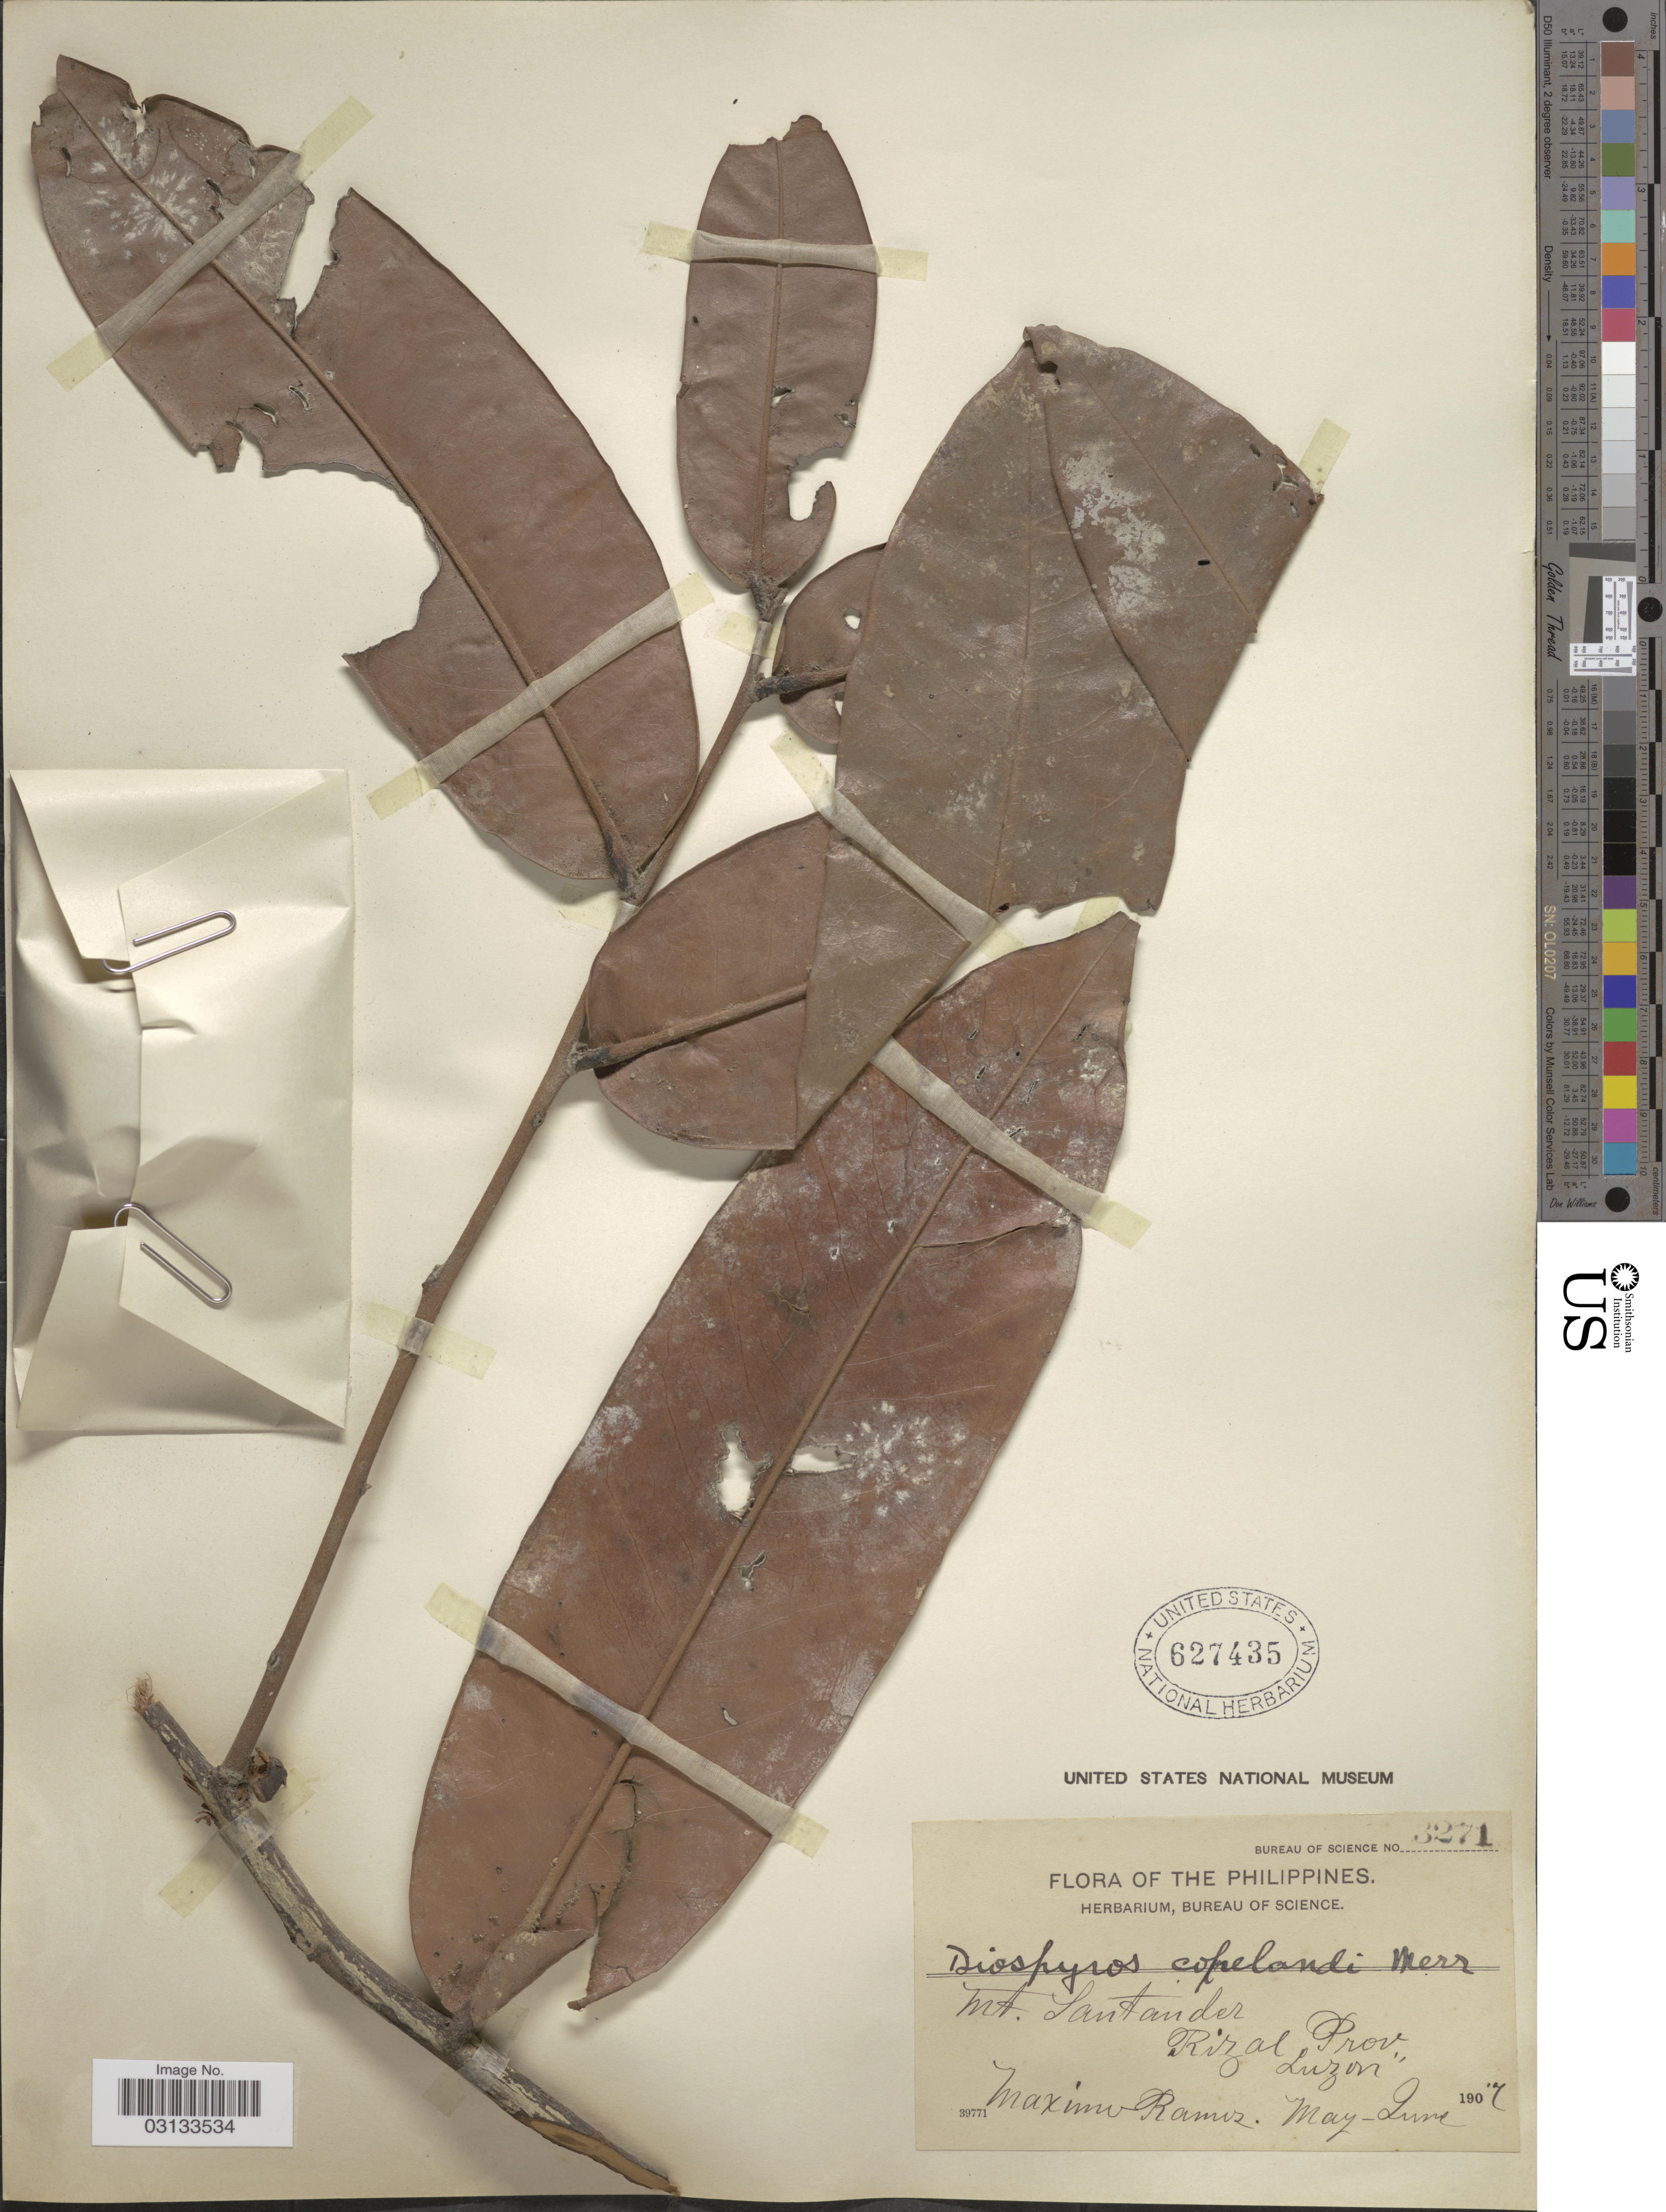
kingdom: Plantae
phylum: Tracheophyta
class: Magnoliopsida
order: Ericales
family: Ebenaceae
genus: Diospyros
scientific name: Diospyros copelandii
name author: Merr.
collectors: M. Ramos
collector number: Bureau of Science 3271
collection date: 1907-05/1907-06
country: Philippines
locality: Mt. Santander, Rizal Prov., Luzon.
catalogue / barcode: US 627435